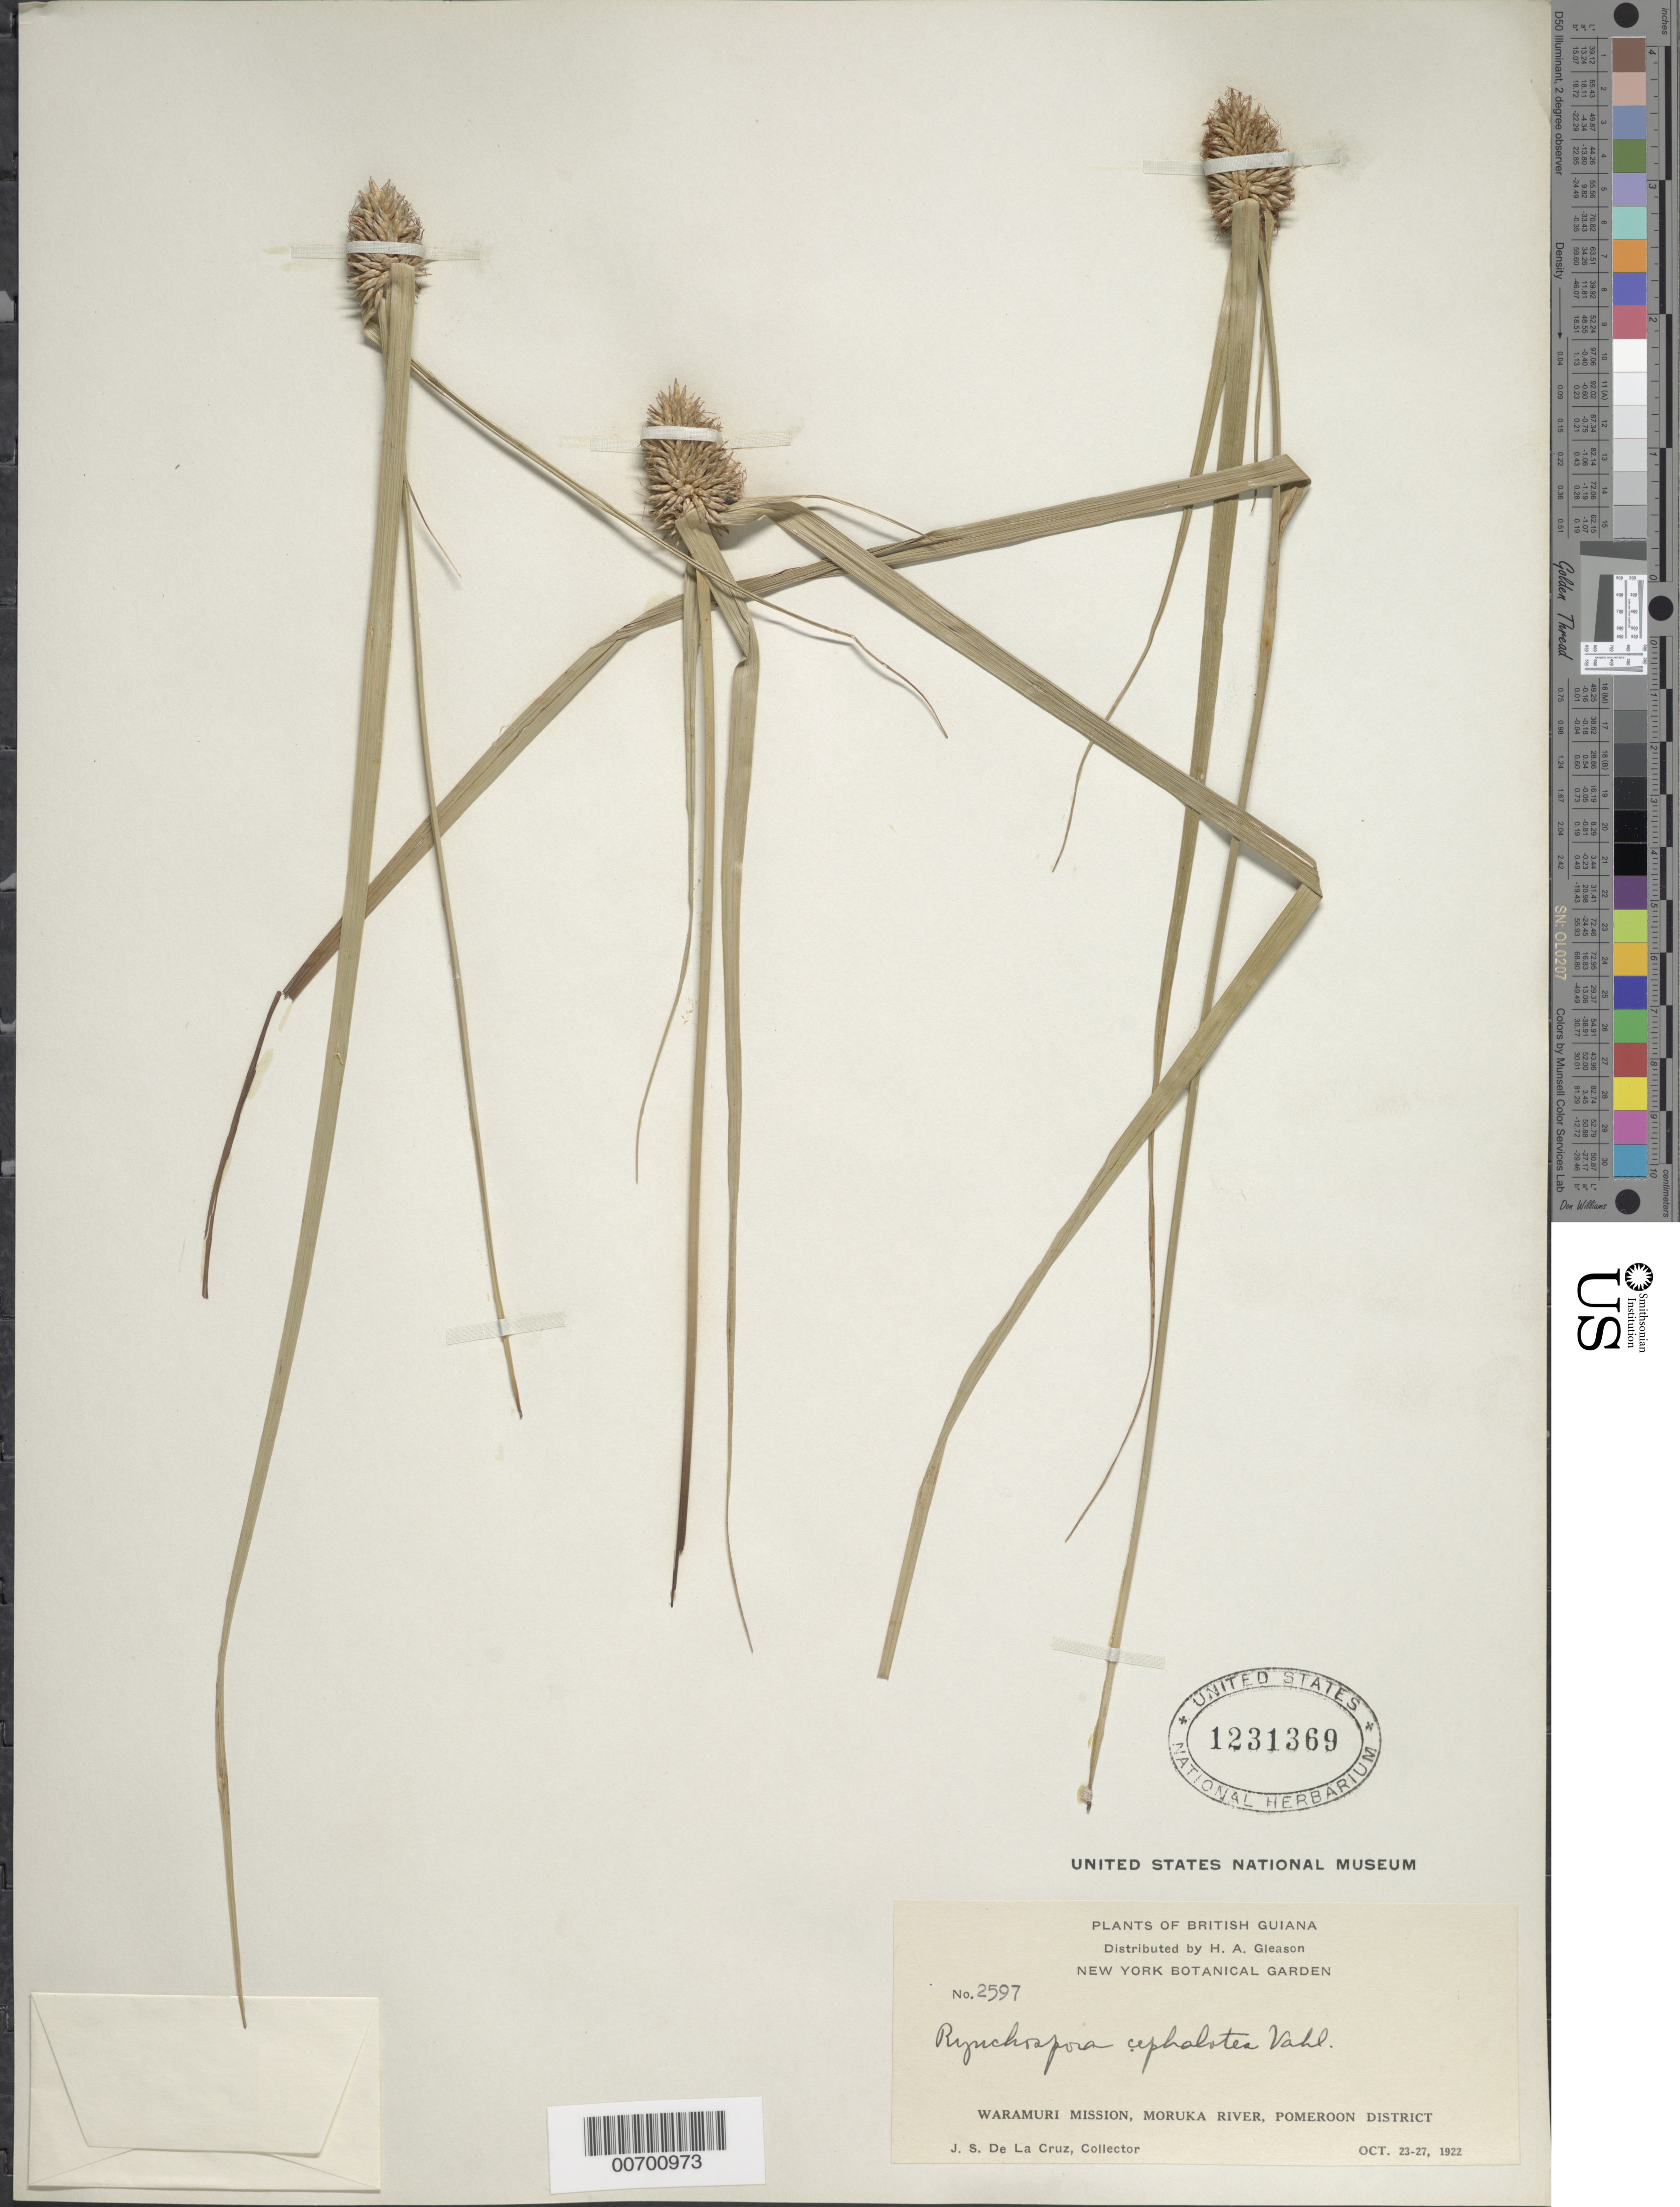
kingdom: Plantae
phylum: Tracheophyta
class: Liliopsida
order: Poales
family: Cyperaceae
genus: Rhynchospora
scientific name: Rhynchospora cephalotes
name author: (L.) Vahl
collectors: J. S. de la Cruz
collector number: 2597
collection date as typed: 23-Oct-22 to 27-Oct-22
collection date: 1922-10-23/1922-10-27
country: Guyana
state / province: Pomeroon-Supenaam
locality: Waramuri Mission, Moruka R., Pomeroon Dist.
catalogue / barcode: US 1231369